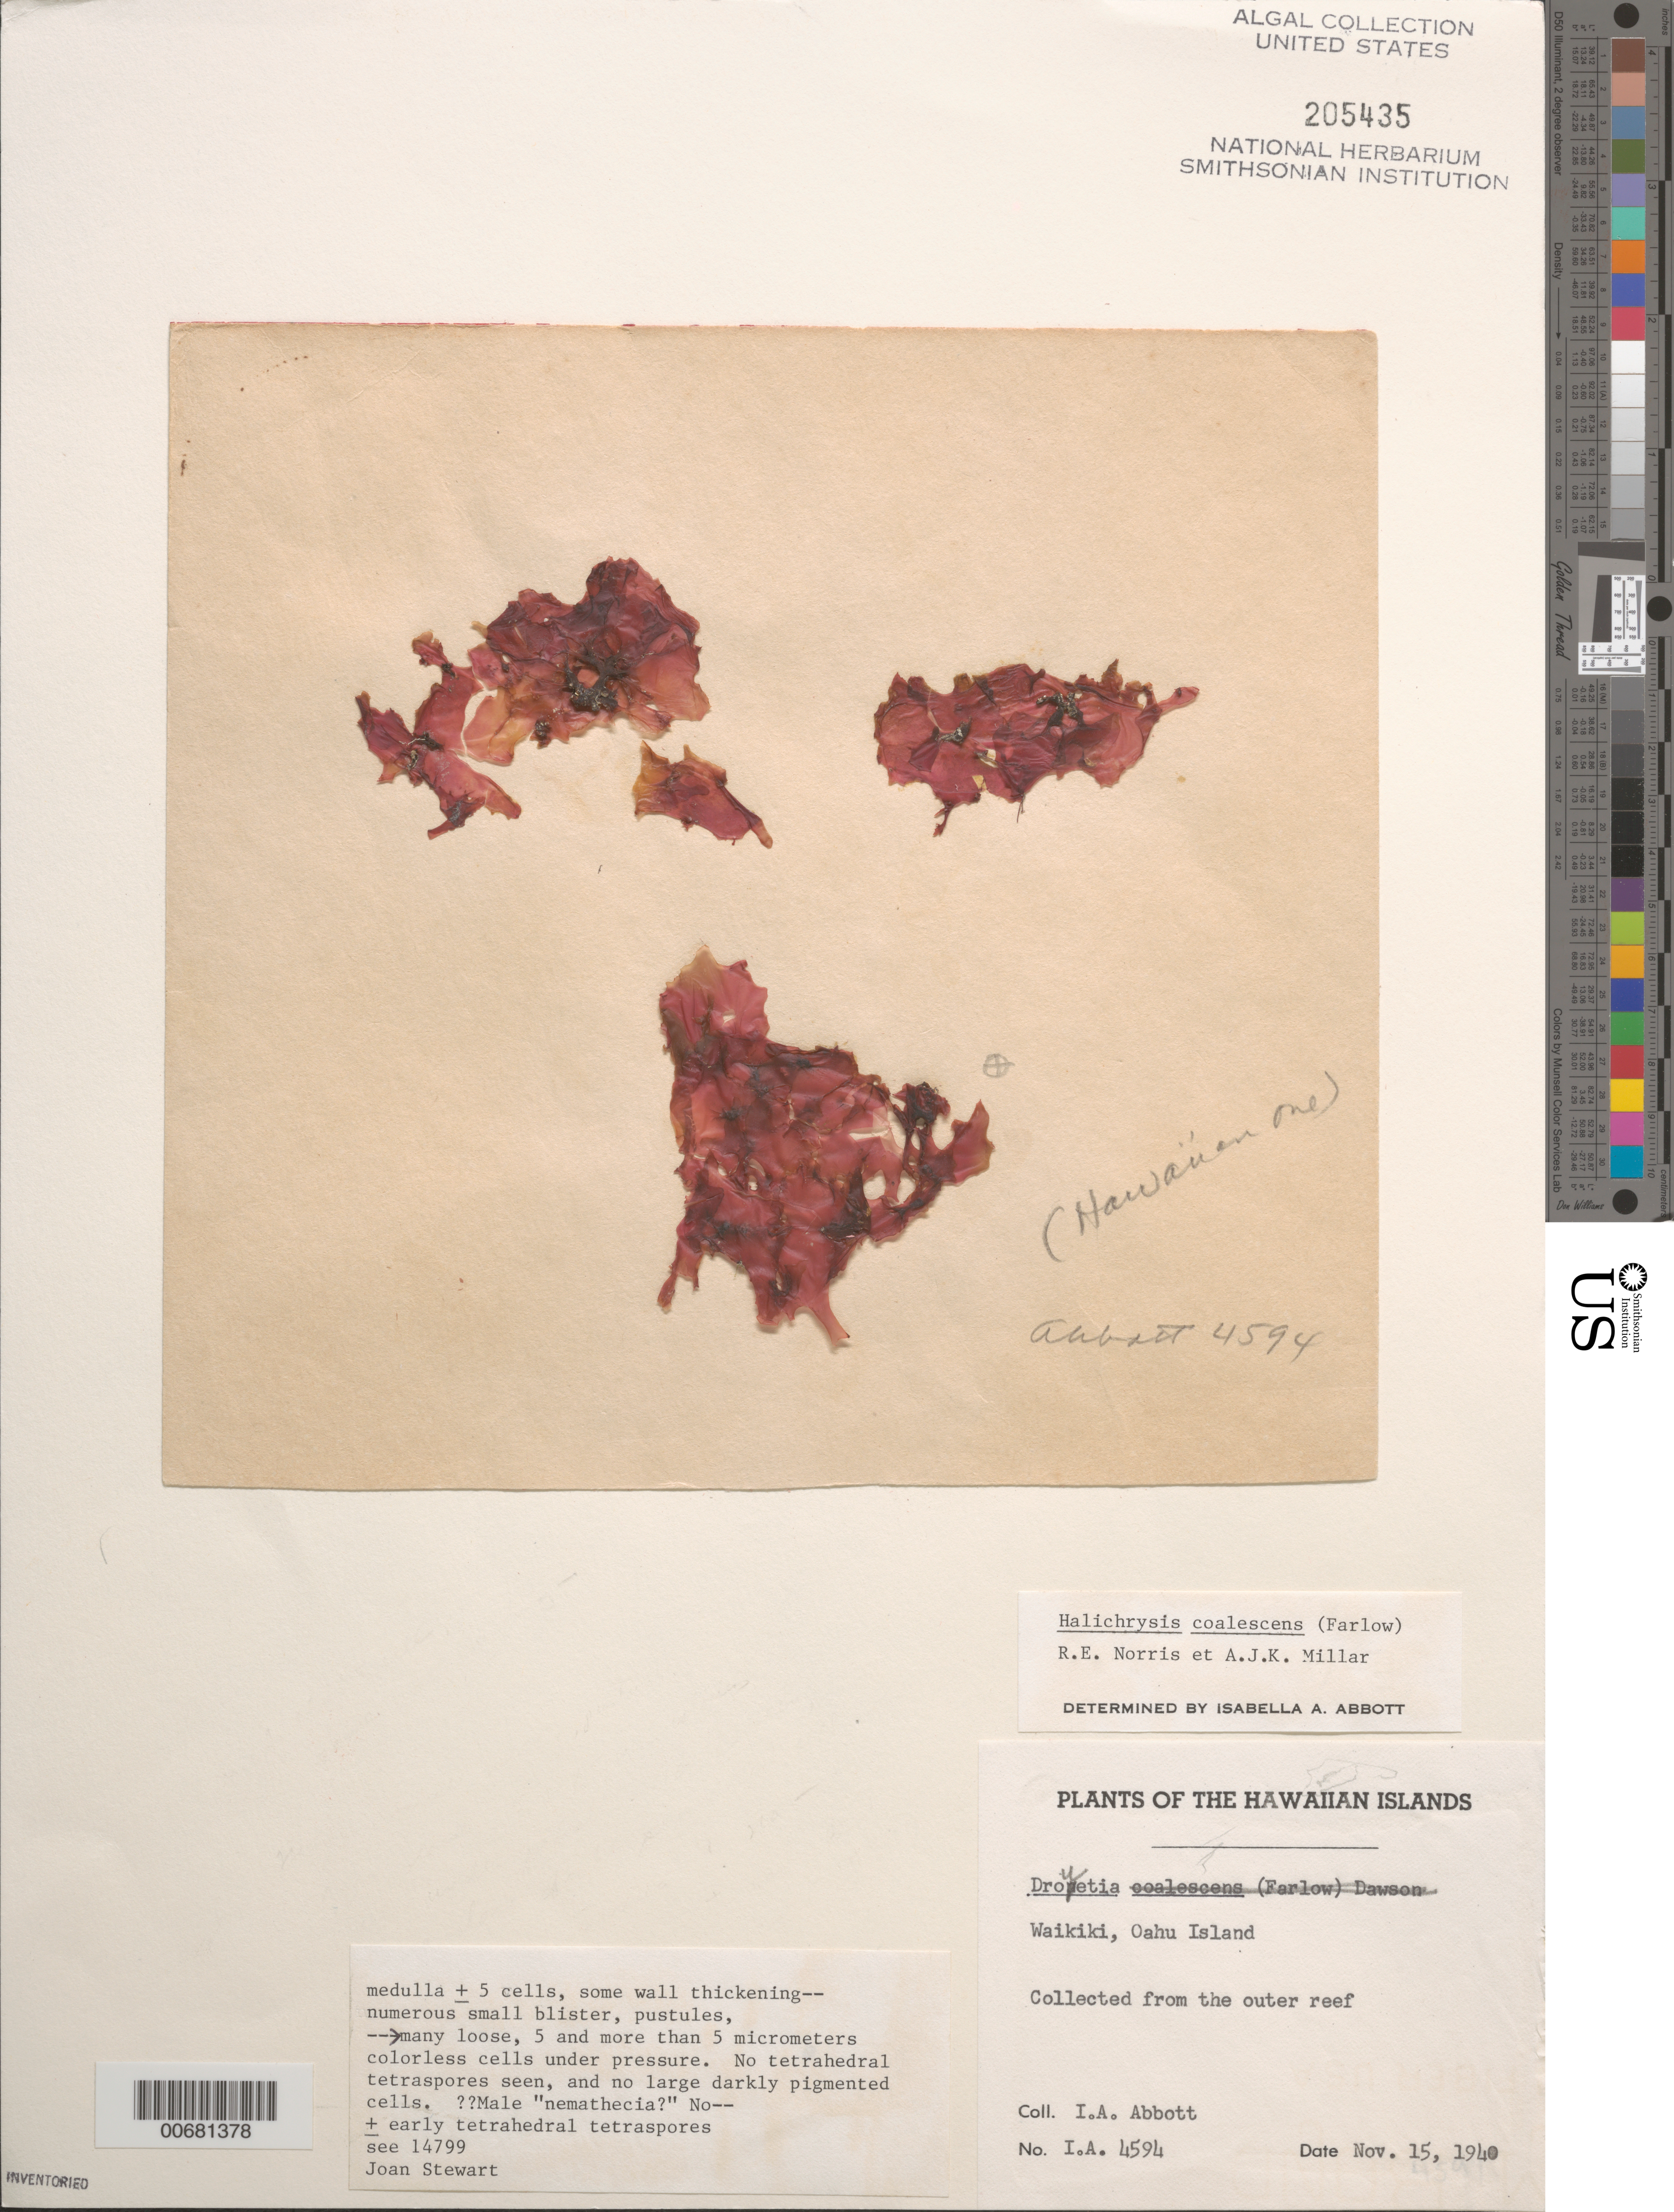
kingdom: Plantae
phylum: Rhodophyta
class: Florideophyceae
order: Rhodymeniales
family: Rhodymeniaceae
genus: Drouetia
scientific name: Drouetia coalescens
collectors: I. A. Abbott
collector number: IAA 4594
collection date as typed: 15 Nov 1940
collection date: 1940-11-15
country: United States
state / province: Hawaii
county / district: Honolulu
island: Oahu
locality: Waikiki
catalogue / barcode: US 205435